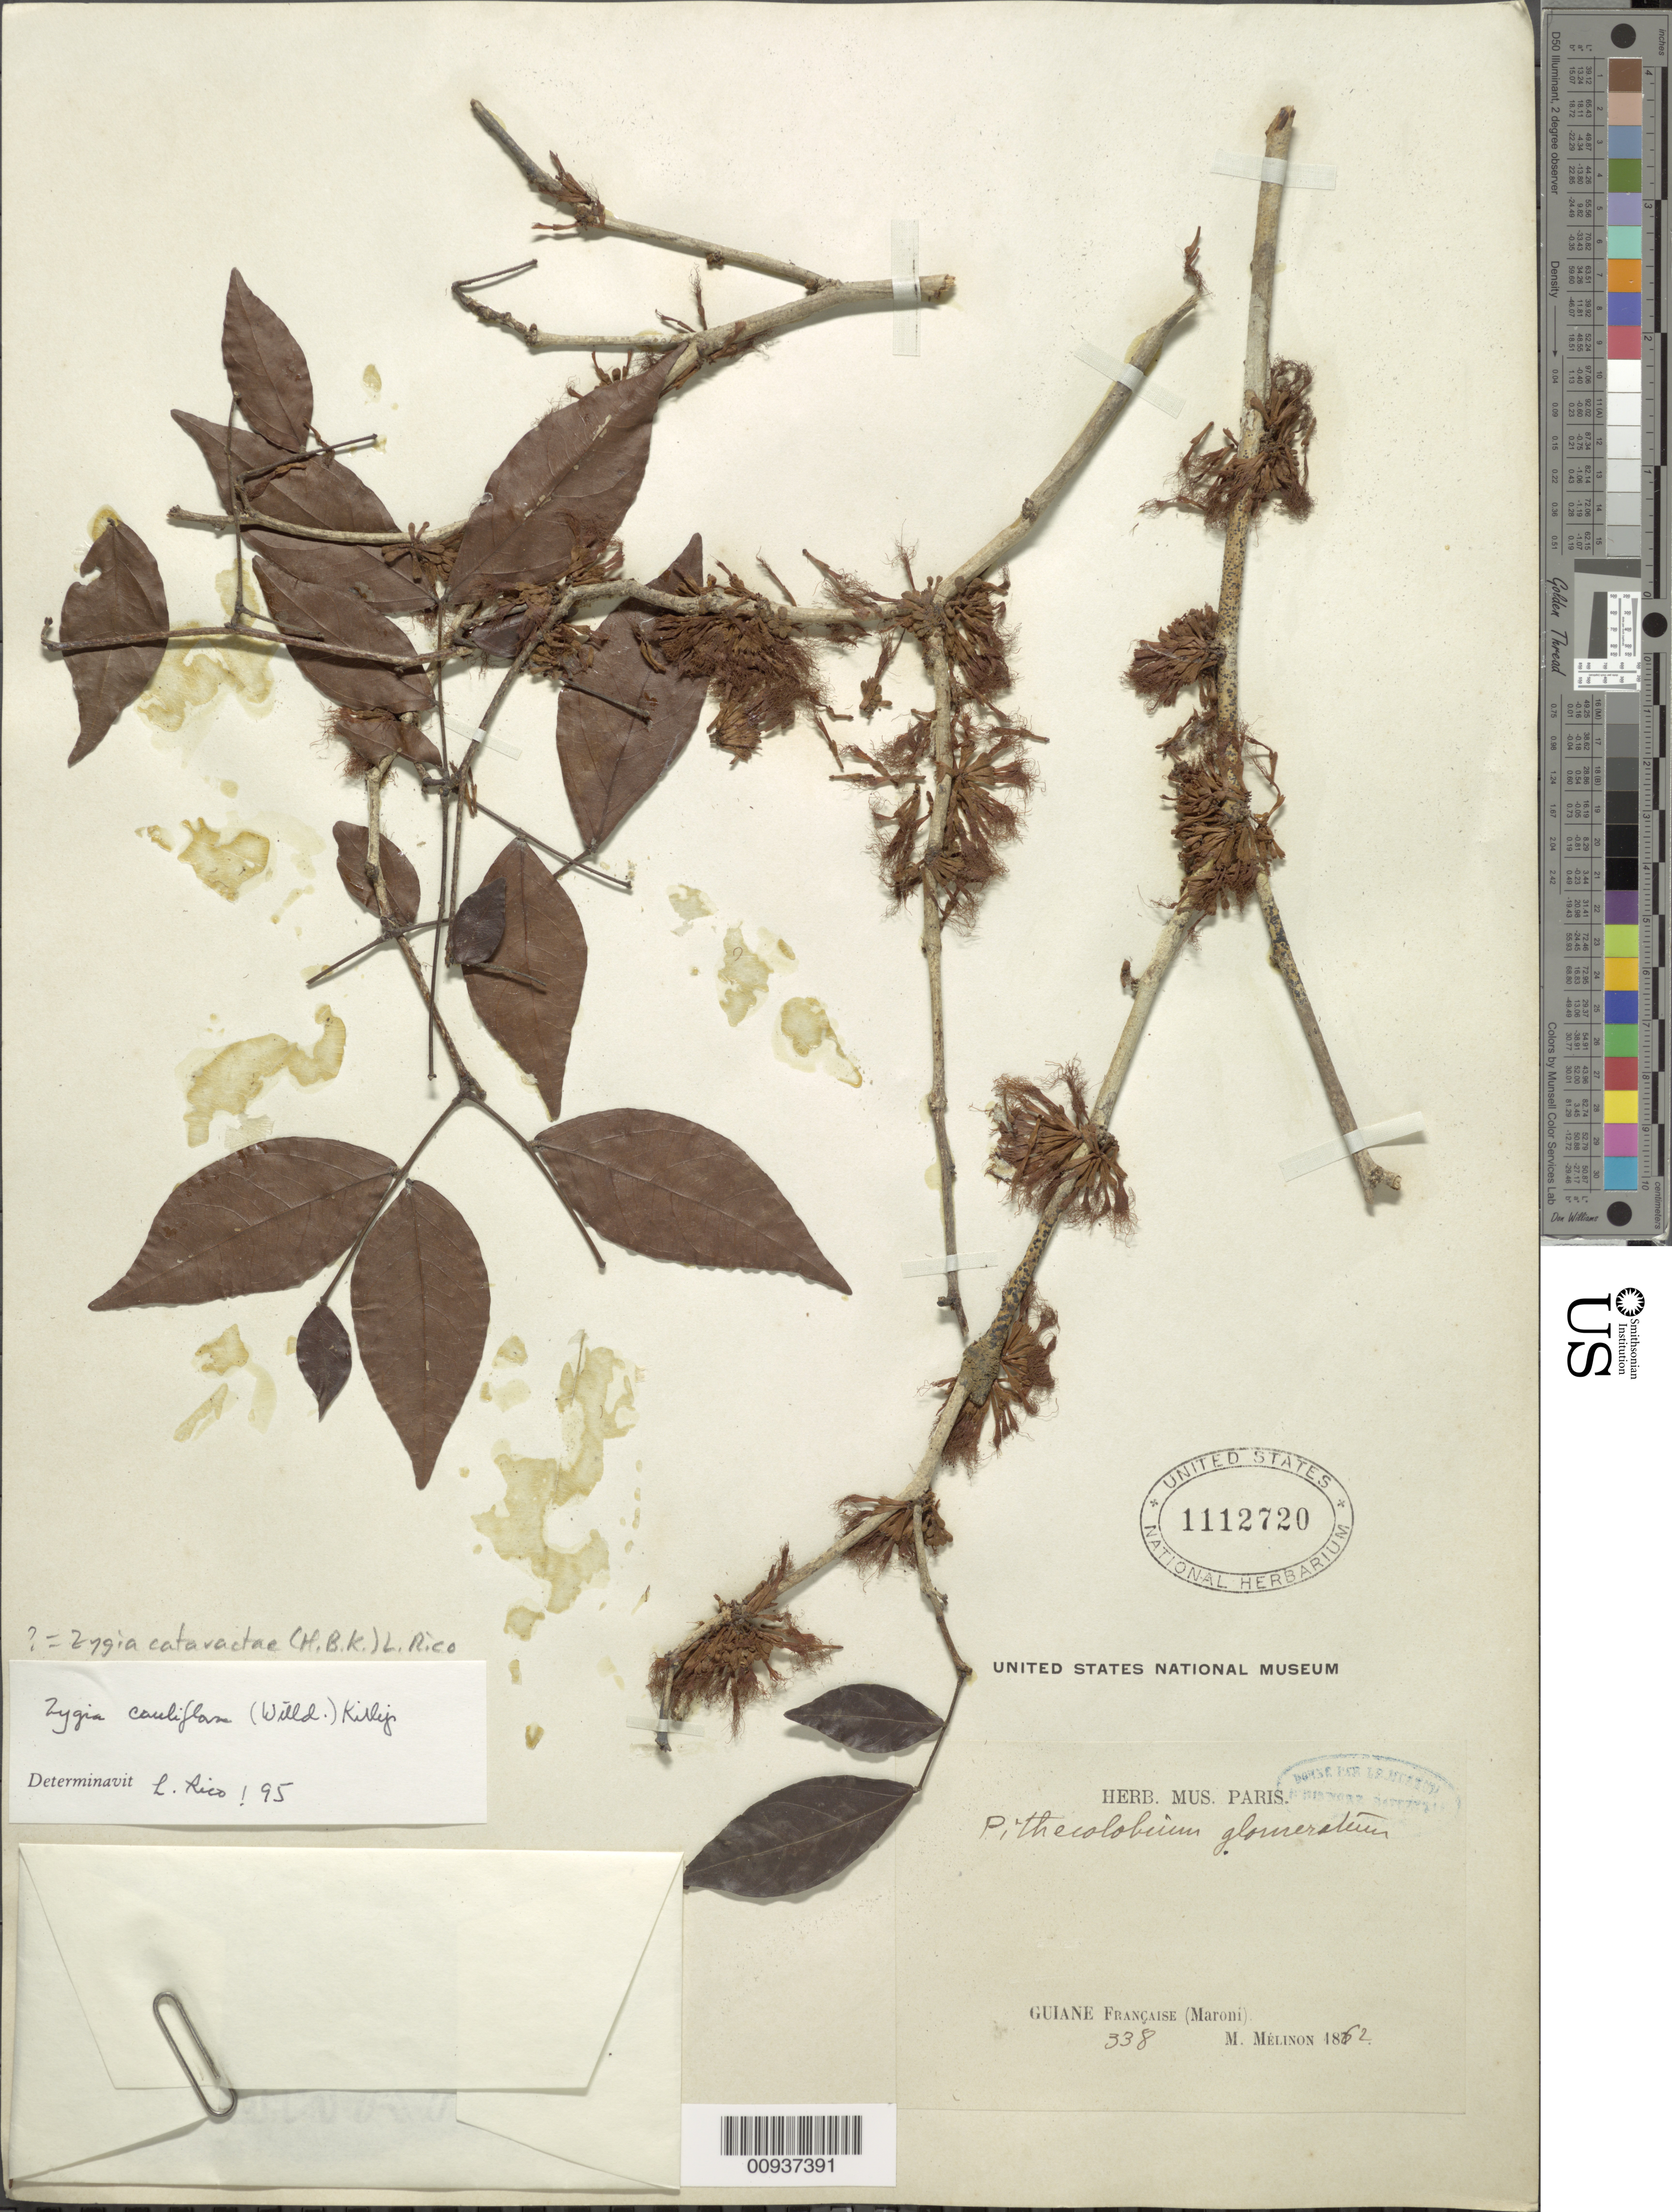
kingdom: Plantae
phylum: Tracheophyta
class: Magnoliopsida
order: Fabales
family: Fabaceae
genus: Zygia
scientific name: Zygia cataractae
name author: (Kunth) L. Rico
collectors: M. Melinon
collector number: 338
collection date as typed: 1864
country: French Guiana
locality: Maroni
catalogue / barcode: US 1112720